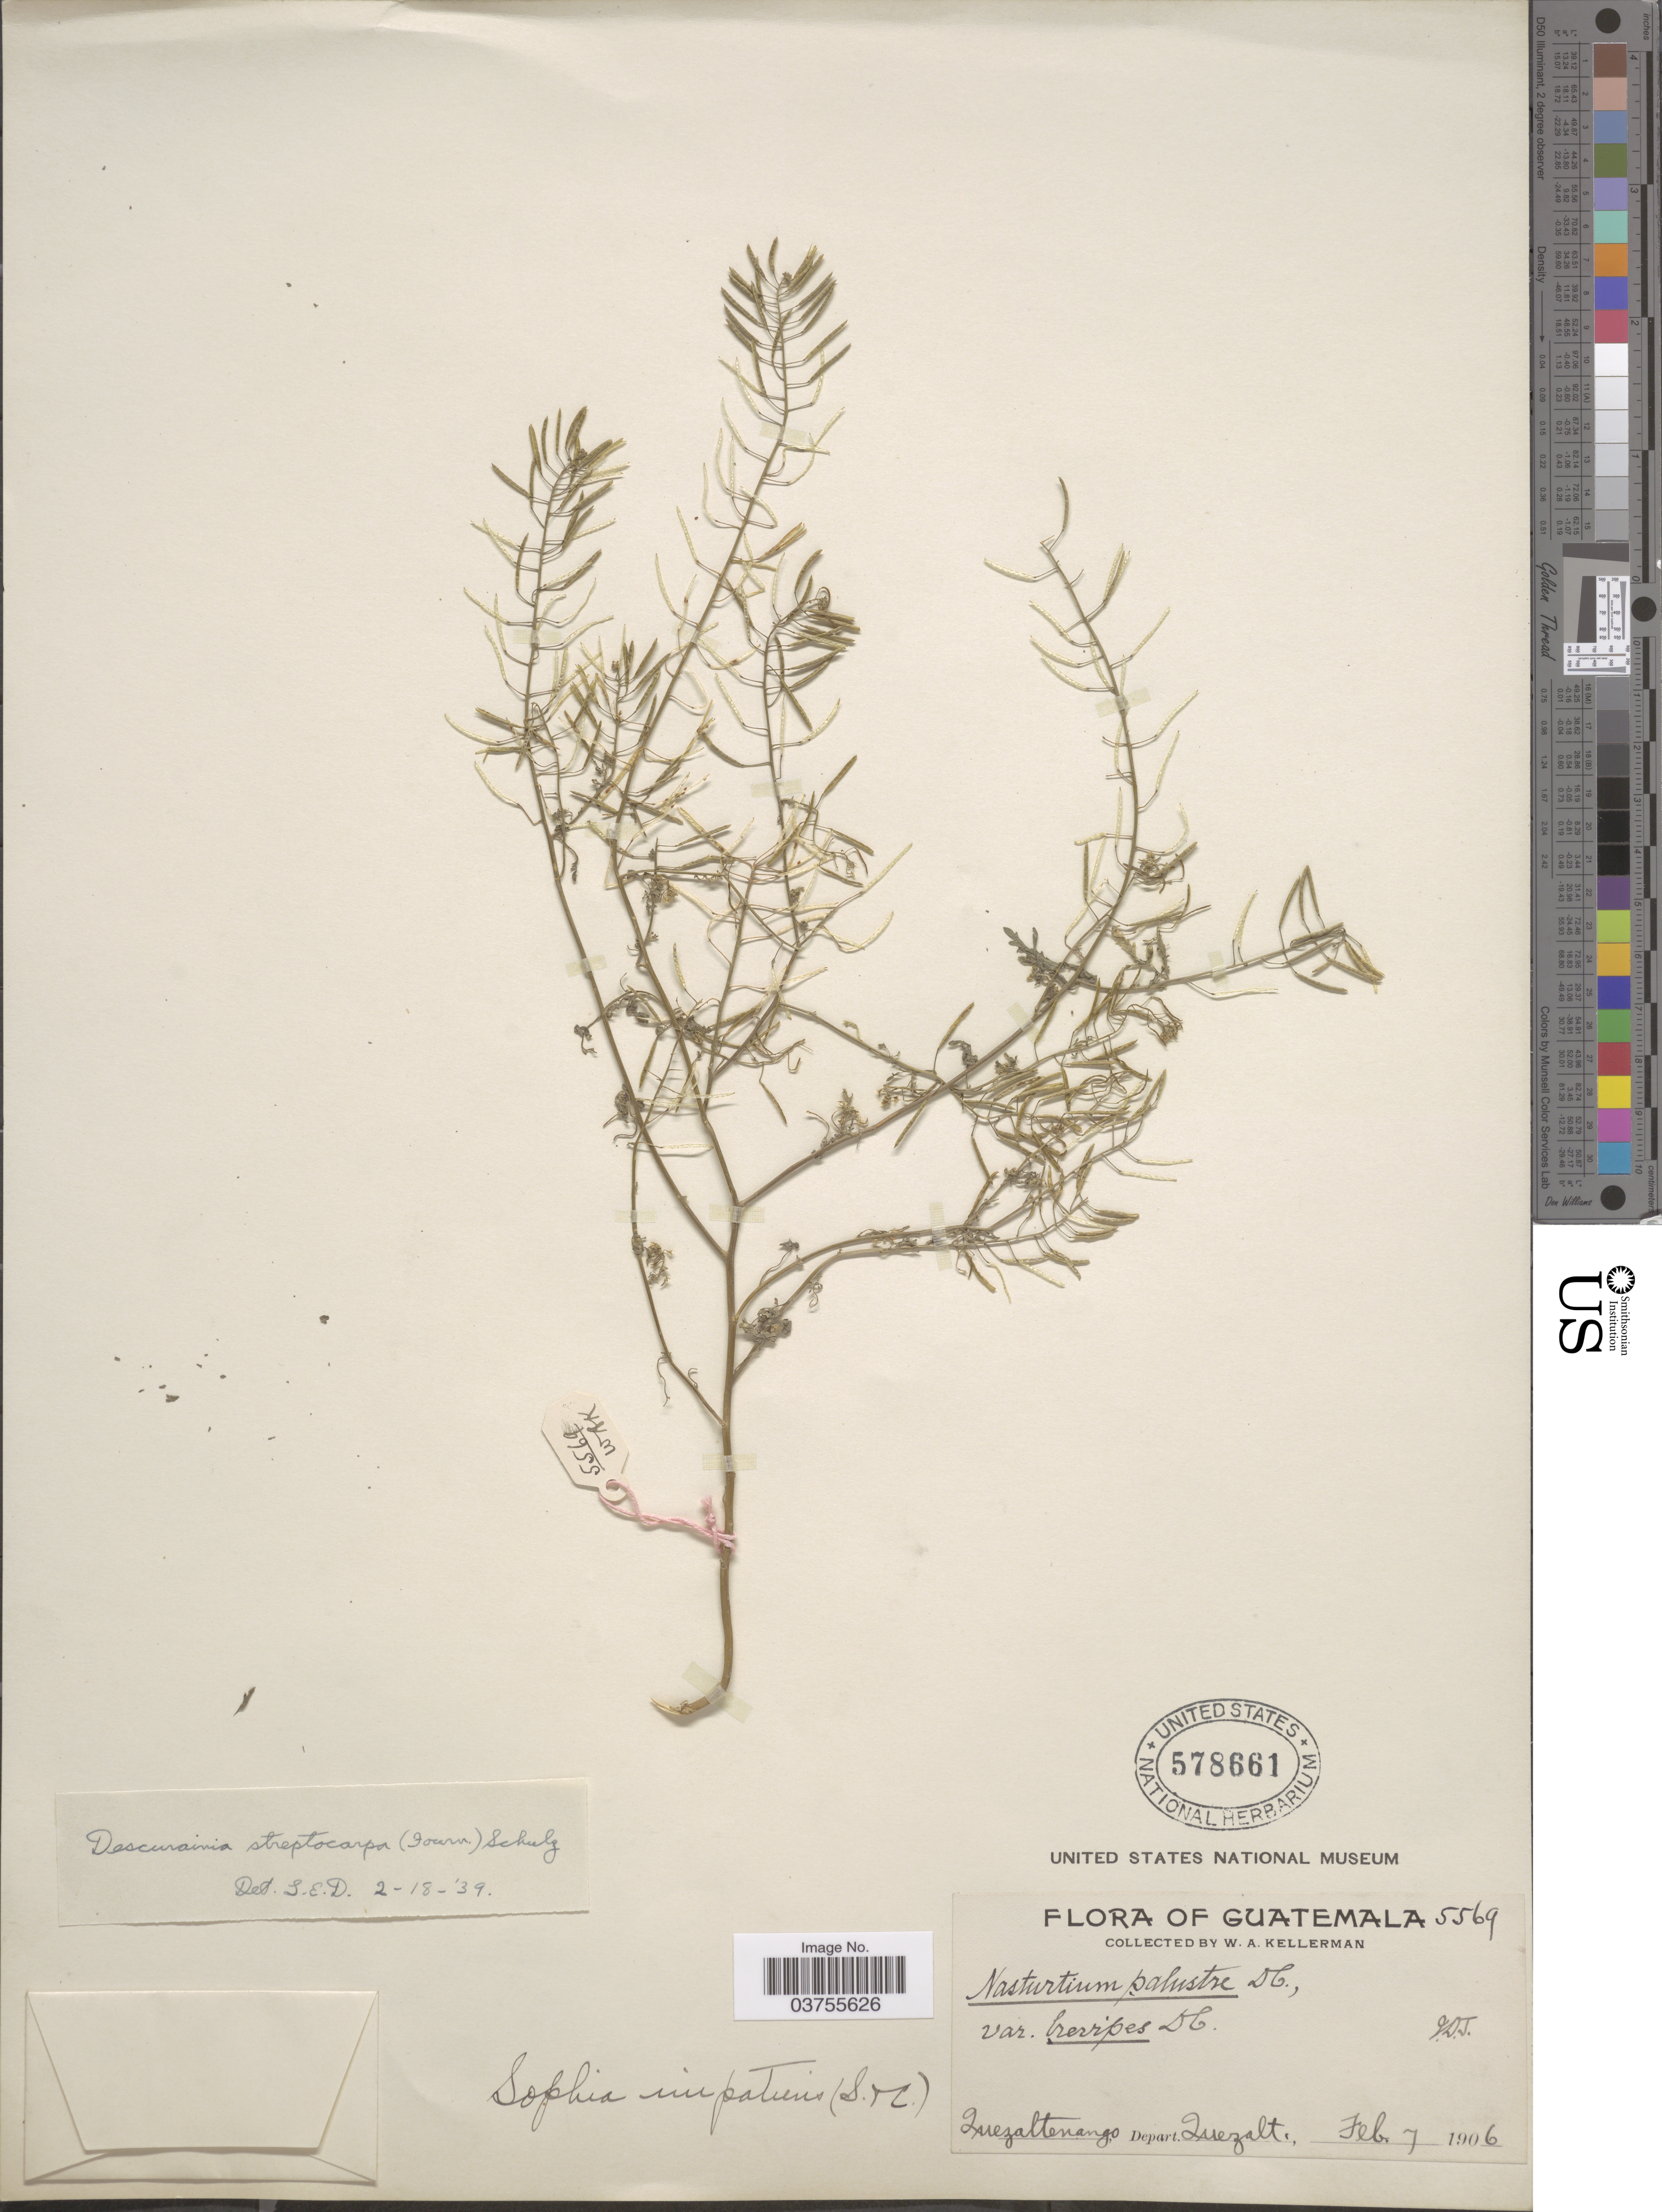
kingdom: Plantae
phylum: Tracheophyta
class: Magnoliopsida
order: Brassicales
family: Brassicaceae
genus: Descurainia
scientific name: Descurainia streptocarpa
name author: (E. Fourn. & C.A. Mey.) O.E. Schulz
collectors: W. Kellerman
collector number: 5569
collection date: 1906-02-07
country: Guatemala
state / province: Quetzaltenango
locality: Depart. Quezalt.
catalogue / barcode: US 578661